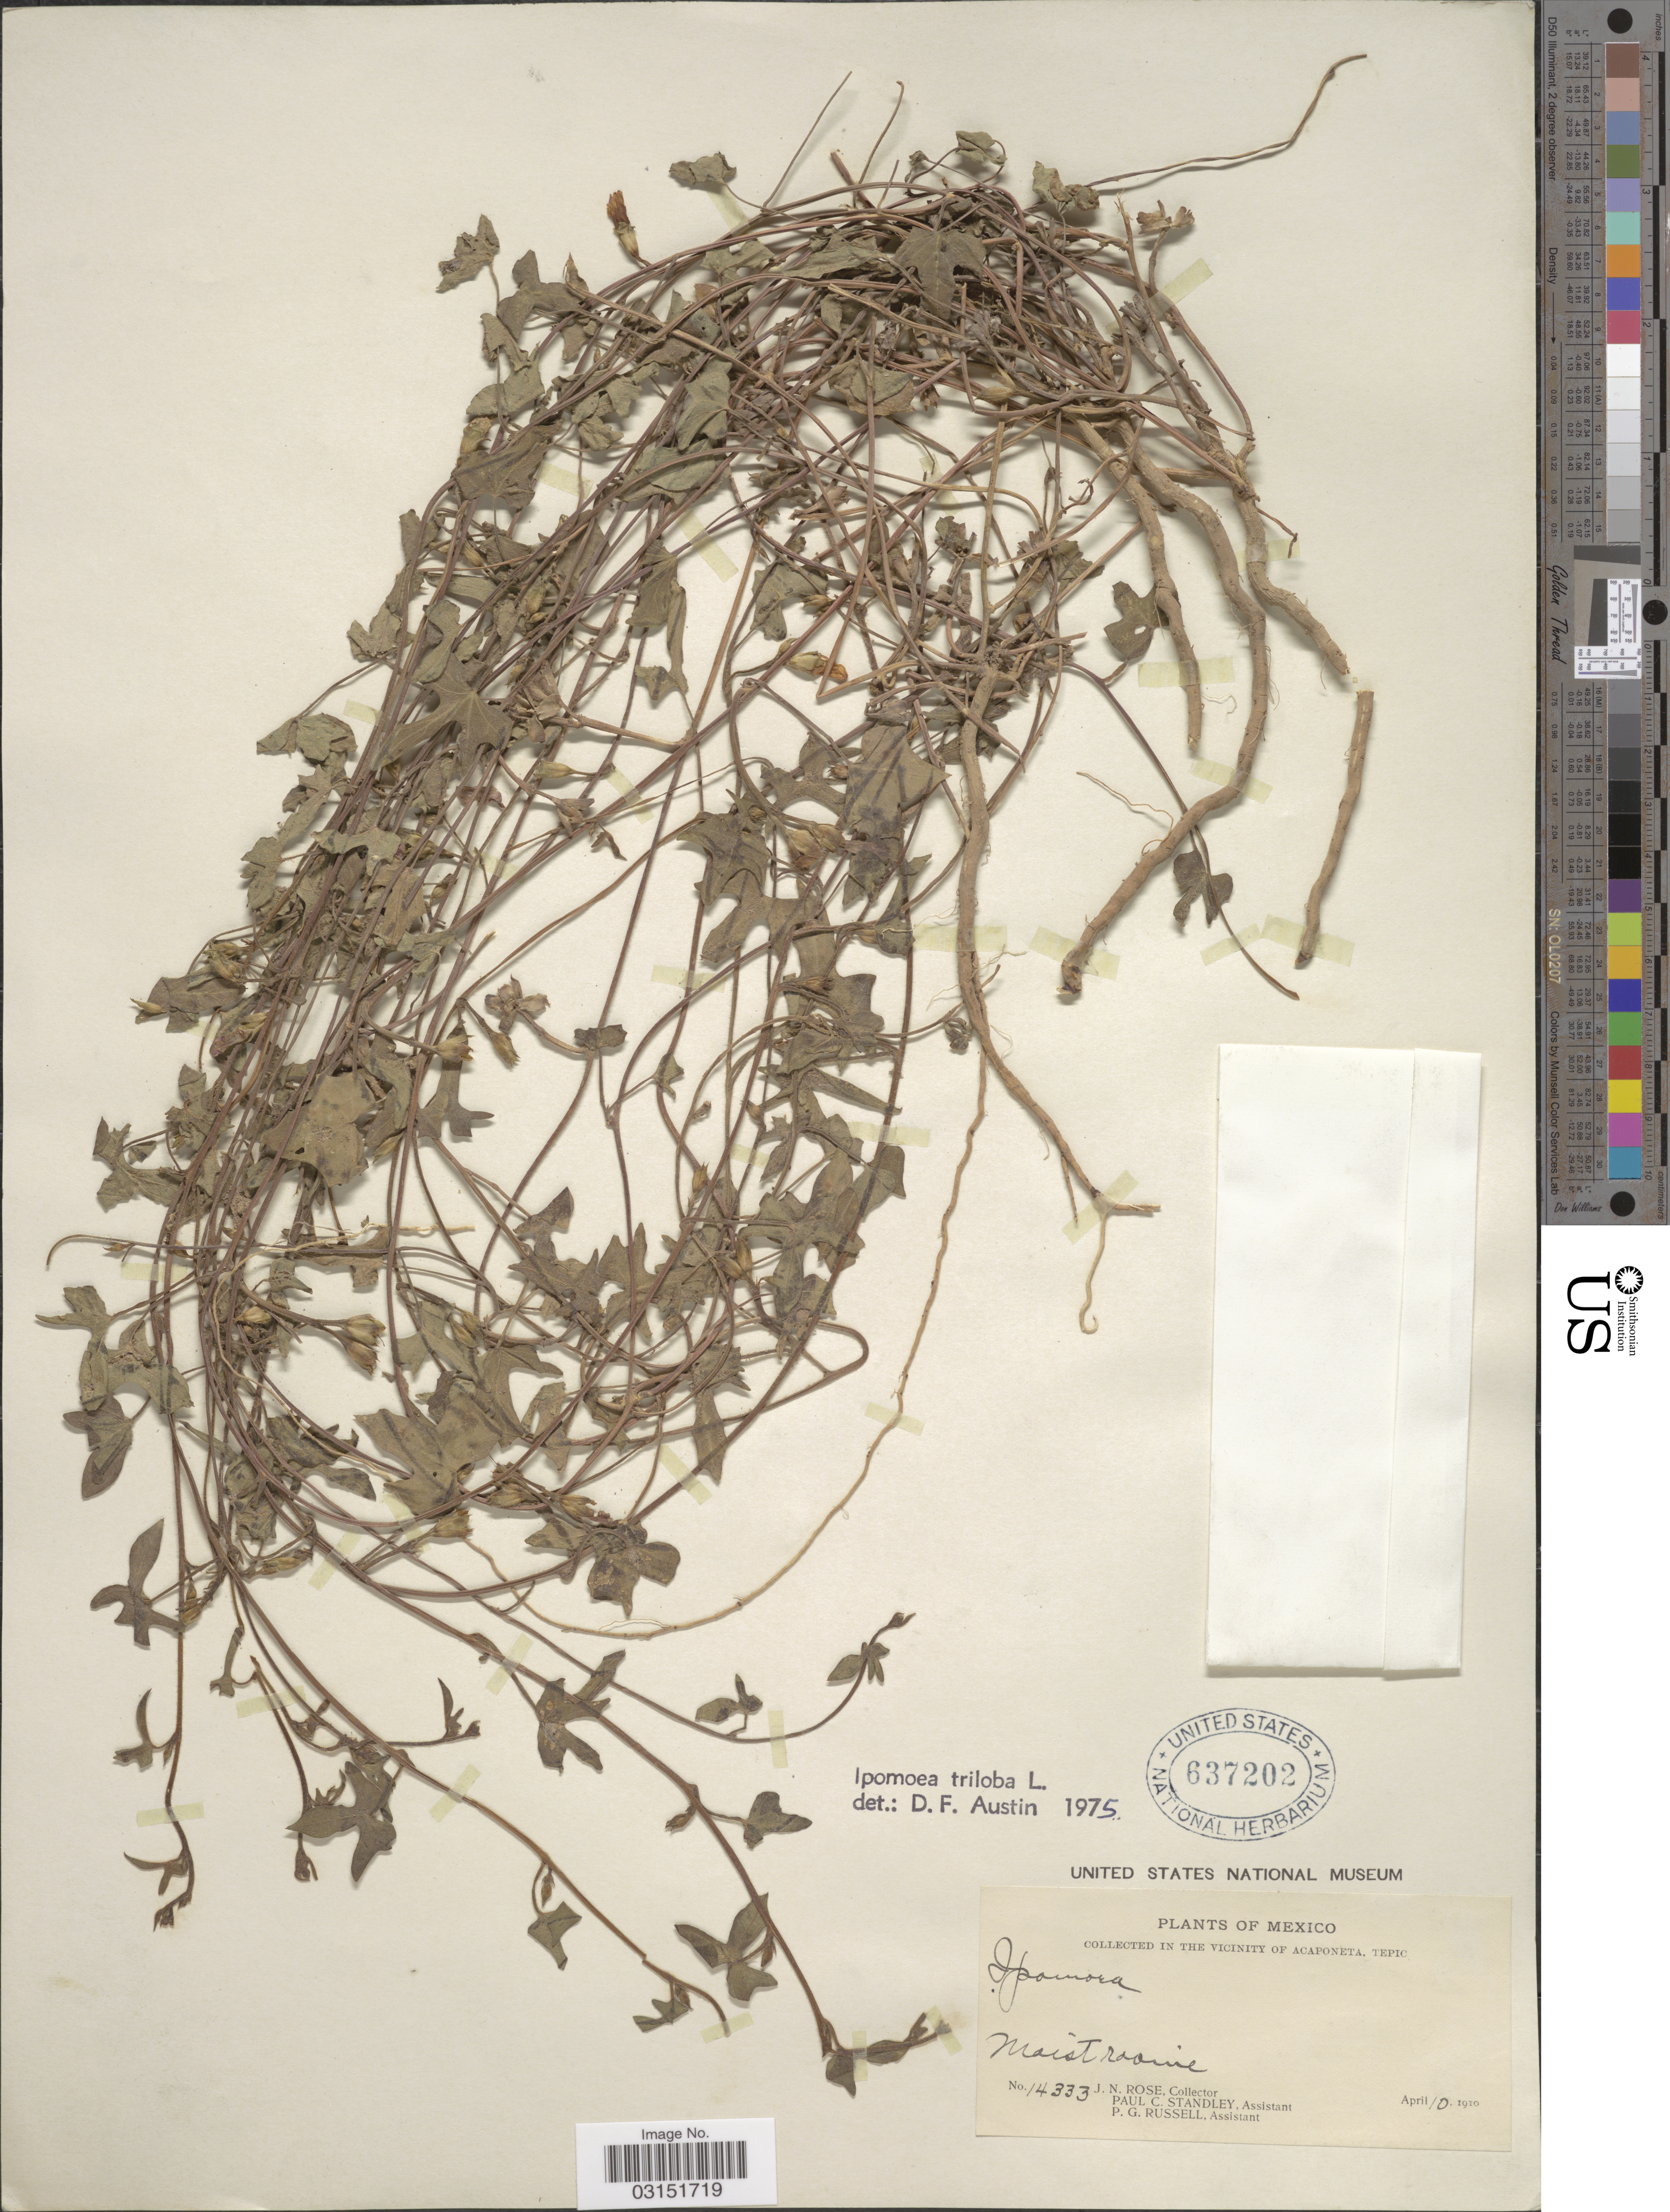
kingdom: Plantae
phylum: Tracheophyta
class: Magnoliopsida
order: Solanales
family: Convolvulaceae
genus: Ipomoea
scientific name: Ipomoea triloba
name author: L.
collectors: J. N. Rose, P. C. Standley & P. G. Russell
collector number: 14333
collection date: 1910-04-10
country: Mexico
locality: In the vicinity of Acaponeta, Tepic.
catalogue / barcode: US 637202